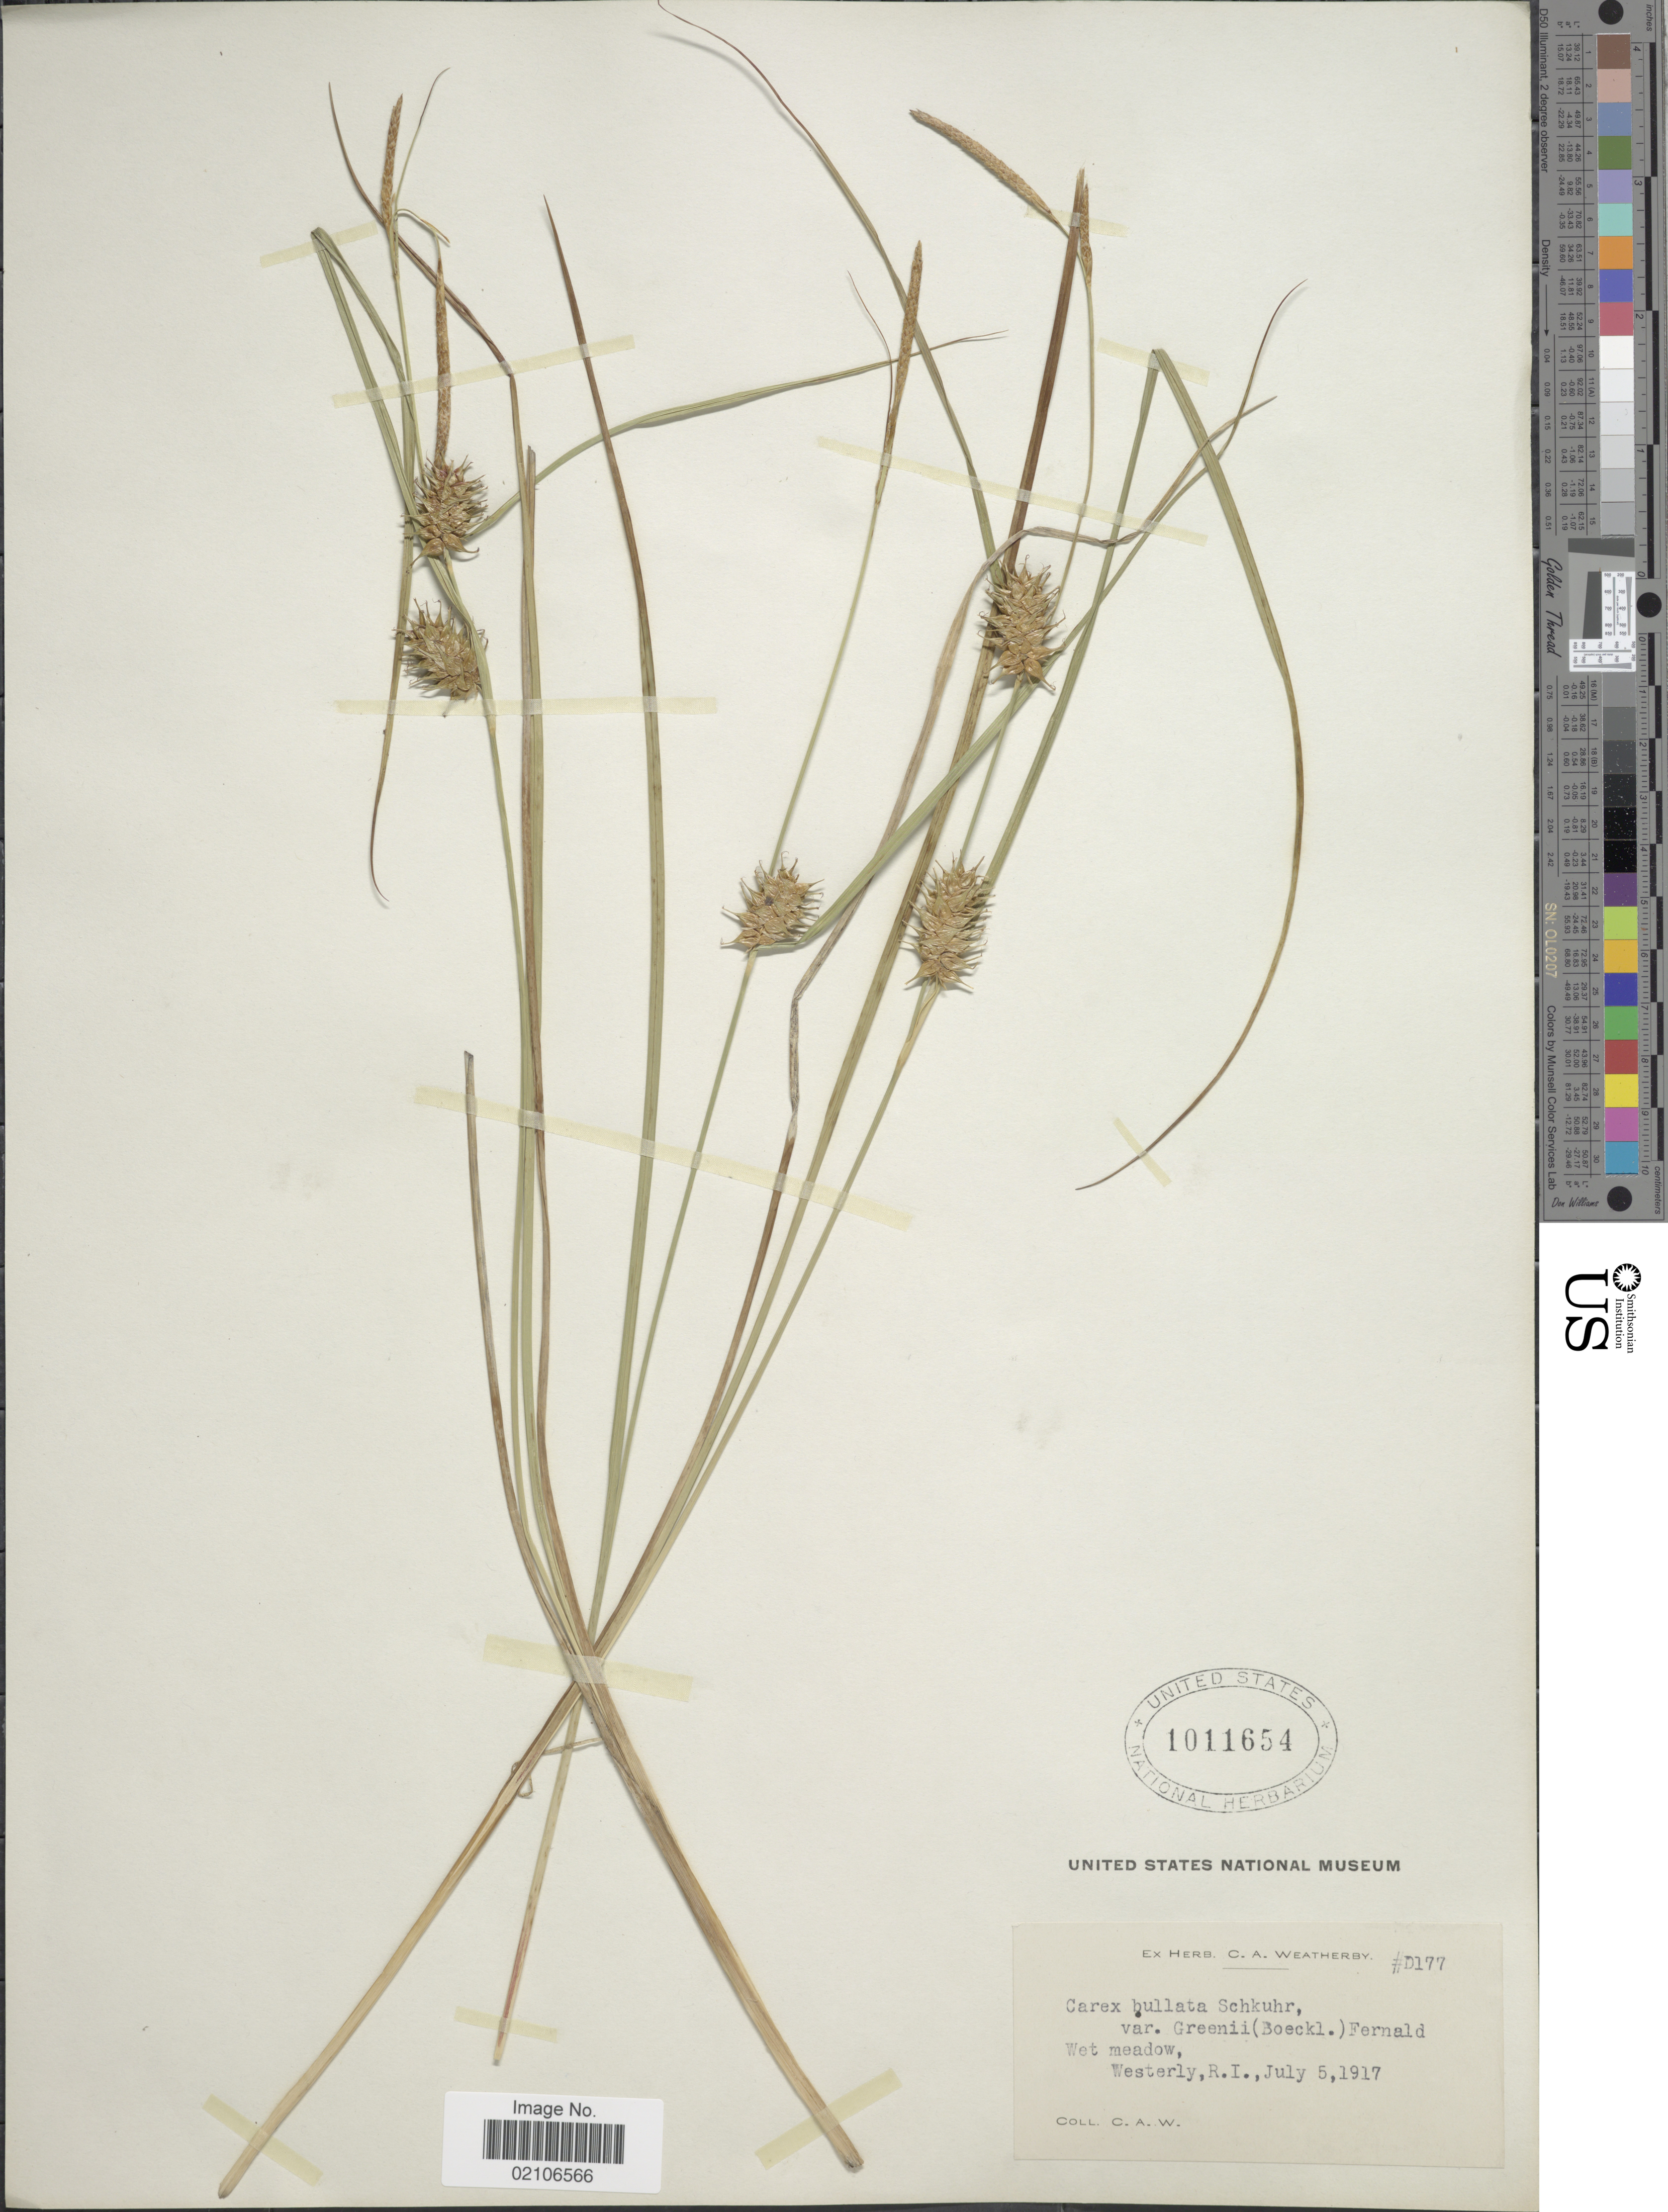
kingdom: Plantae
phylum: Tracheophyta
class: Liliopsida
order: Poales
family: Cyperaceae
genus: Carex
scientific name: Carex bullata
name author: Schkuhr ex Willd.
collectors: C. A. Weatherby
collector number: D177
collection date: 1917-07-05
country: United States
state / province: Rhode Island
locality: Wet meadow, Westerly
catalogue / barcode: US 1011654